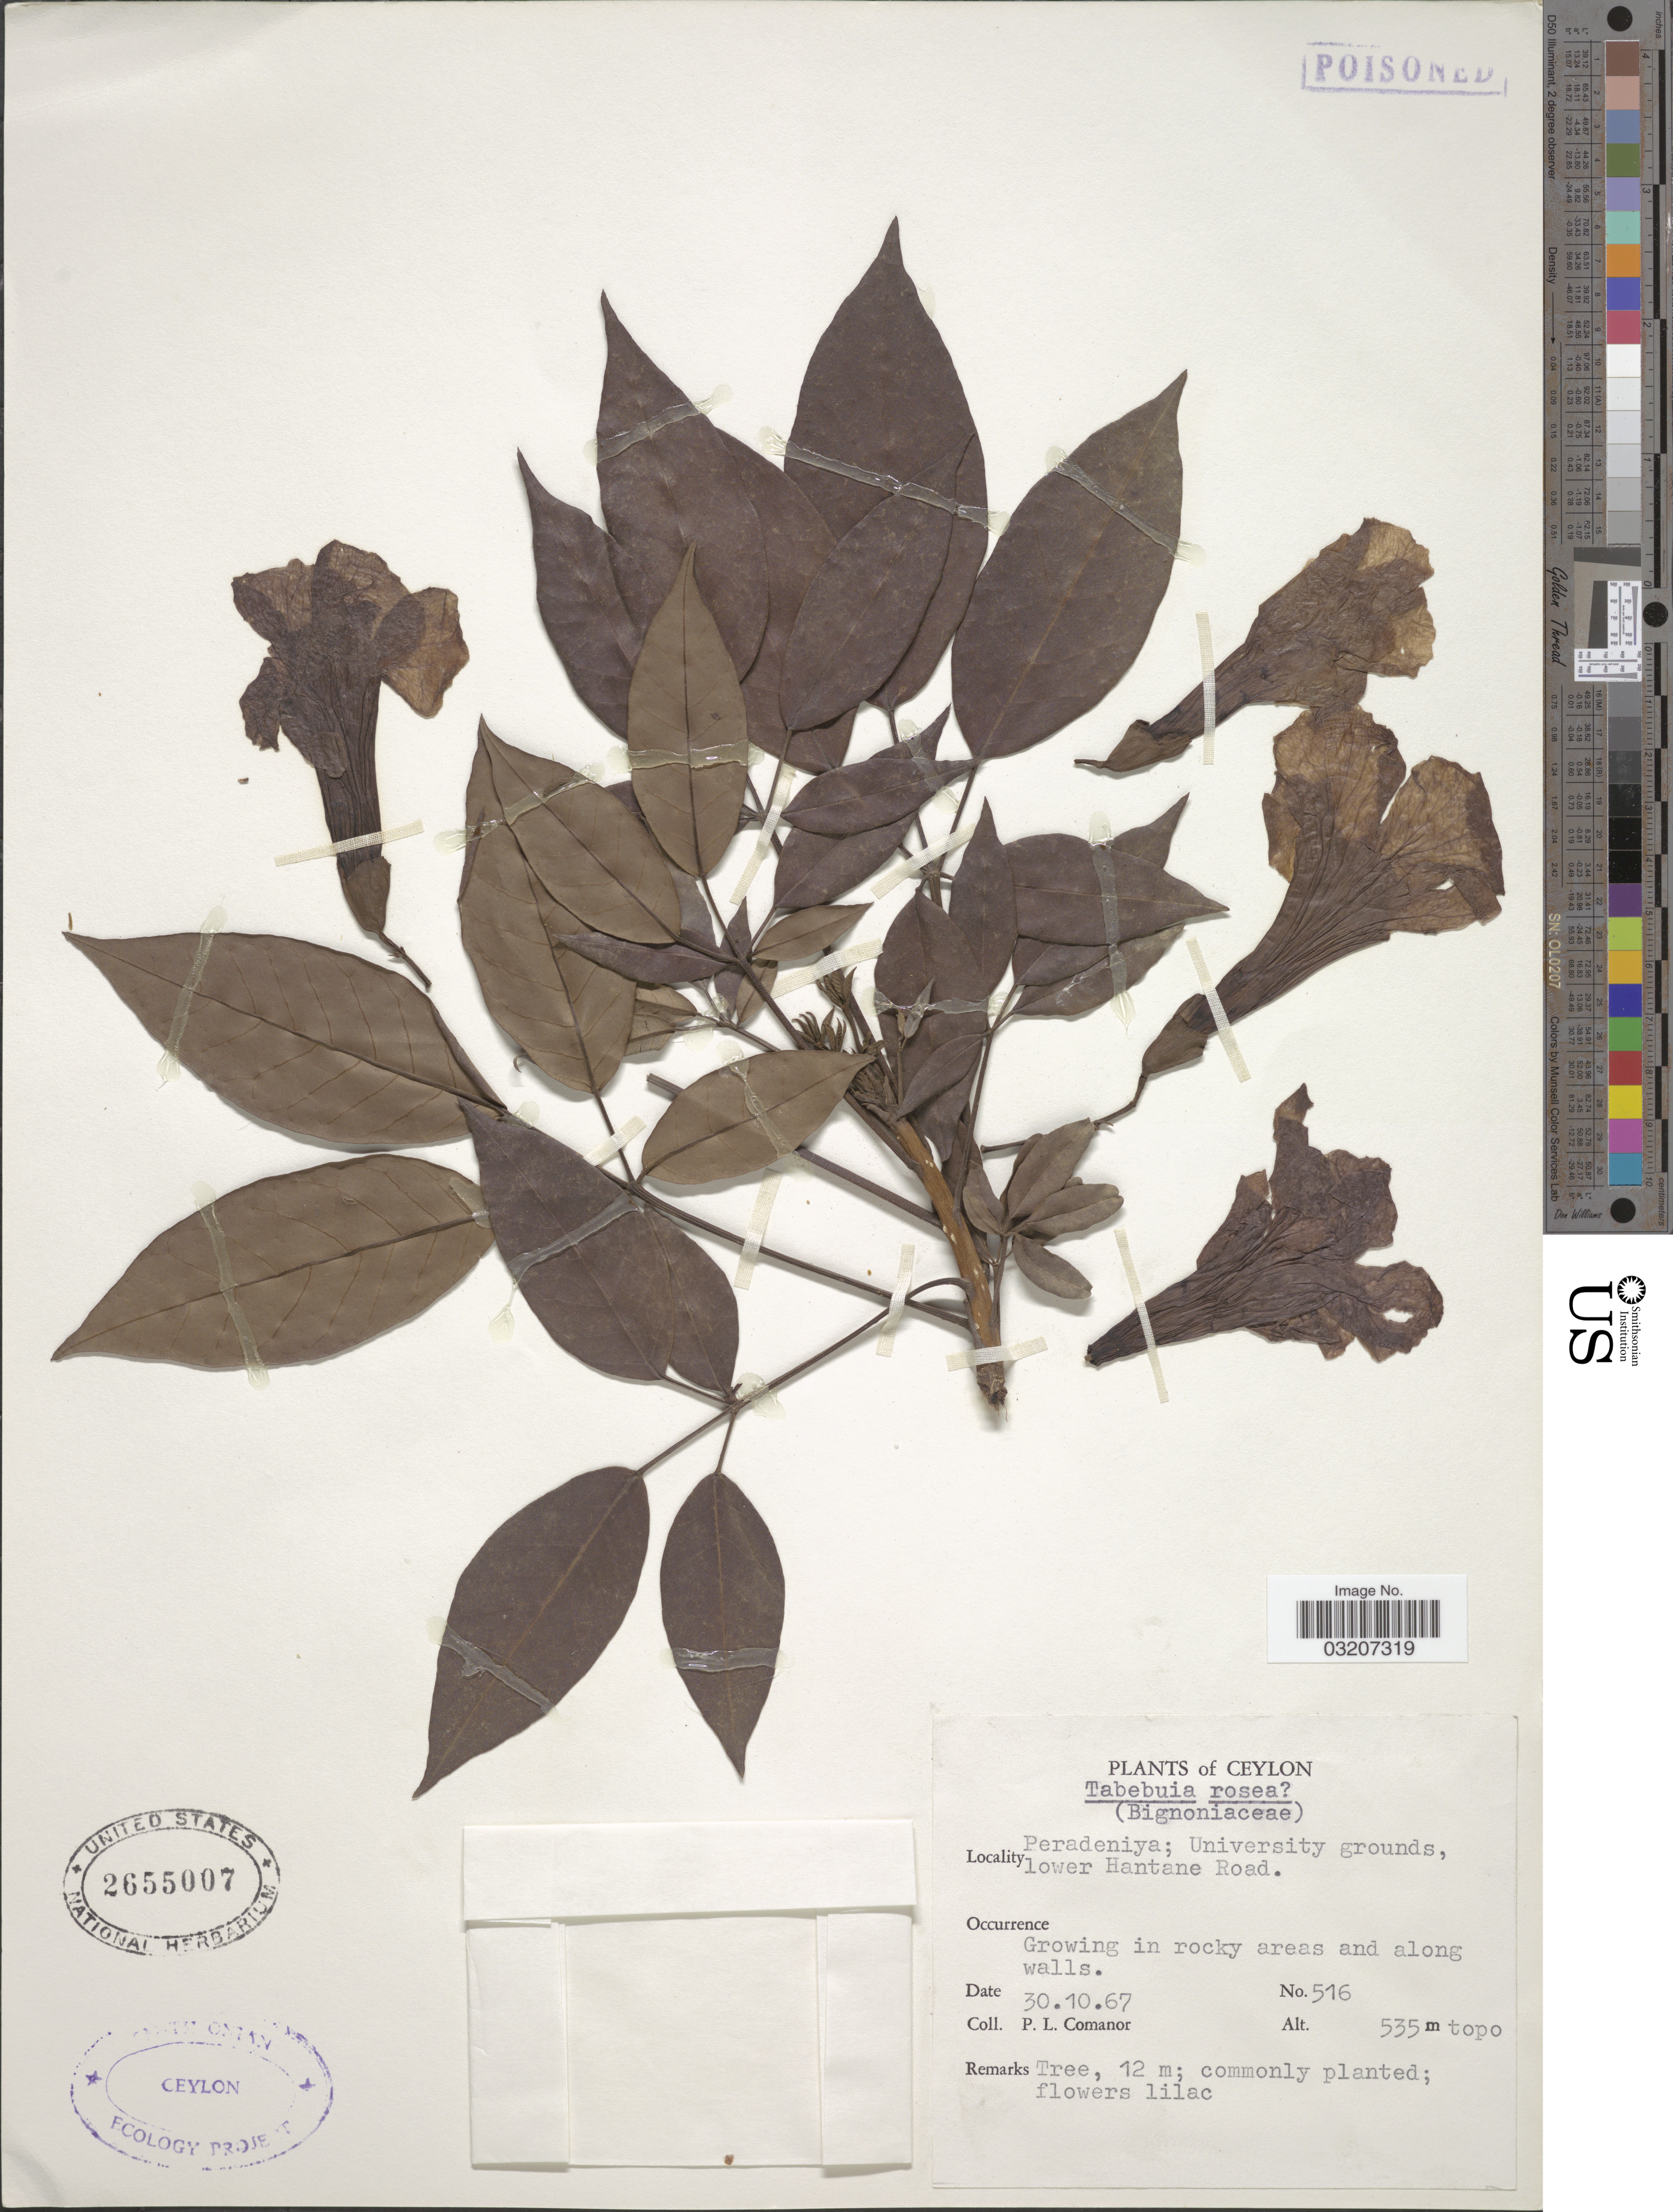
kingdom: Plantae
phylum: Tracheophyta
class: Magnoliopsida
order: Lamiales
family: Bignoniaceae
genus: Tabebuia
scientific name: Tabebuia rosea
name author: (Bertol.) DC.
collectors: P. Comanor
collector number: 516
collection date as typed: Transcribed d/m/y: 30/10/67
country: Sri Lanka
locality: Ceylon, Peradeniya; University grounds, lower Hantane Road.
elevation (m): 535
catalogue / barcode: US 2655007